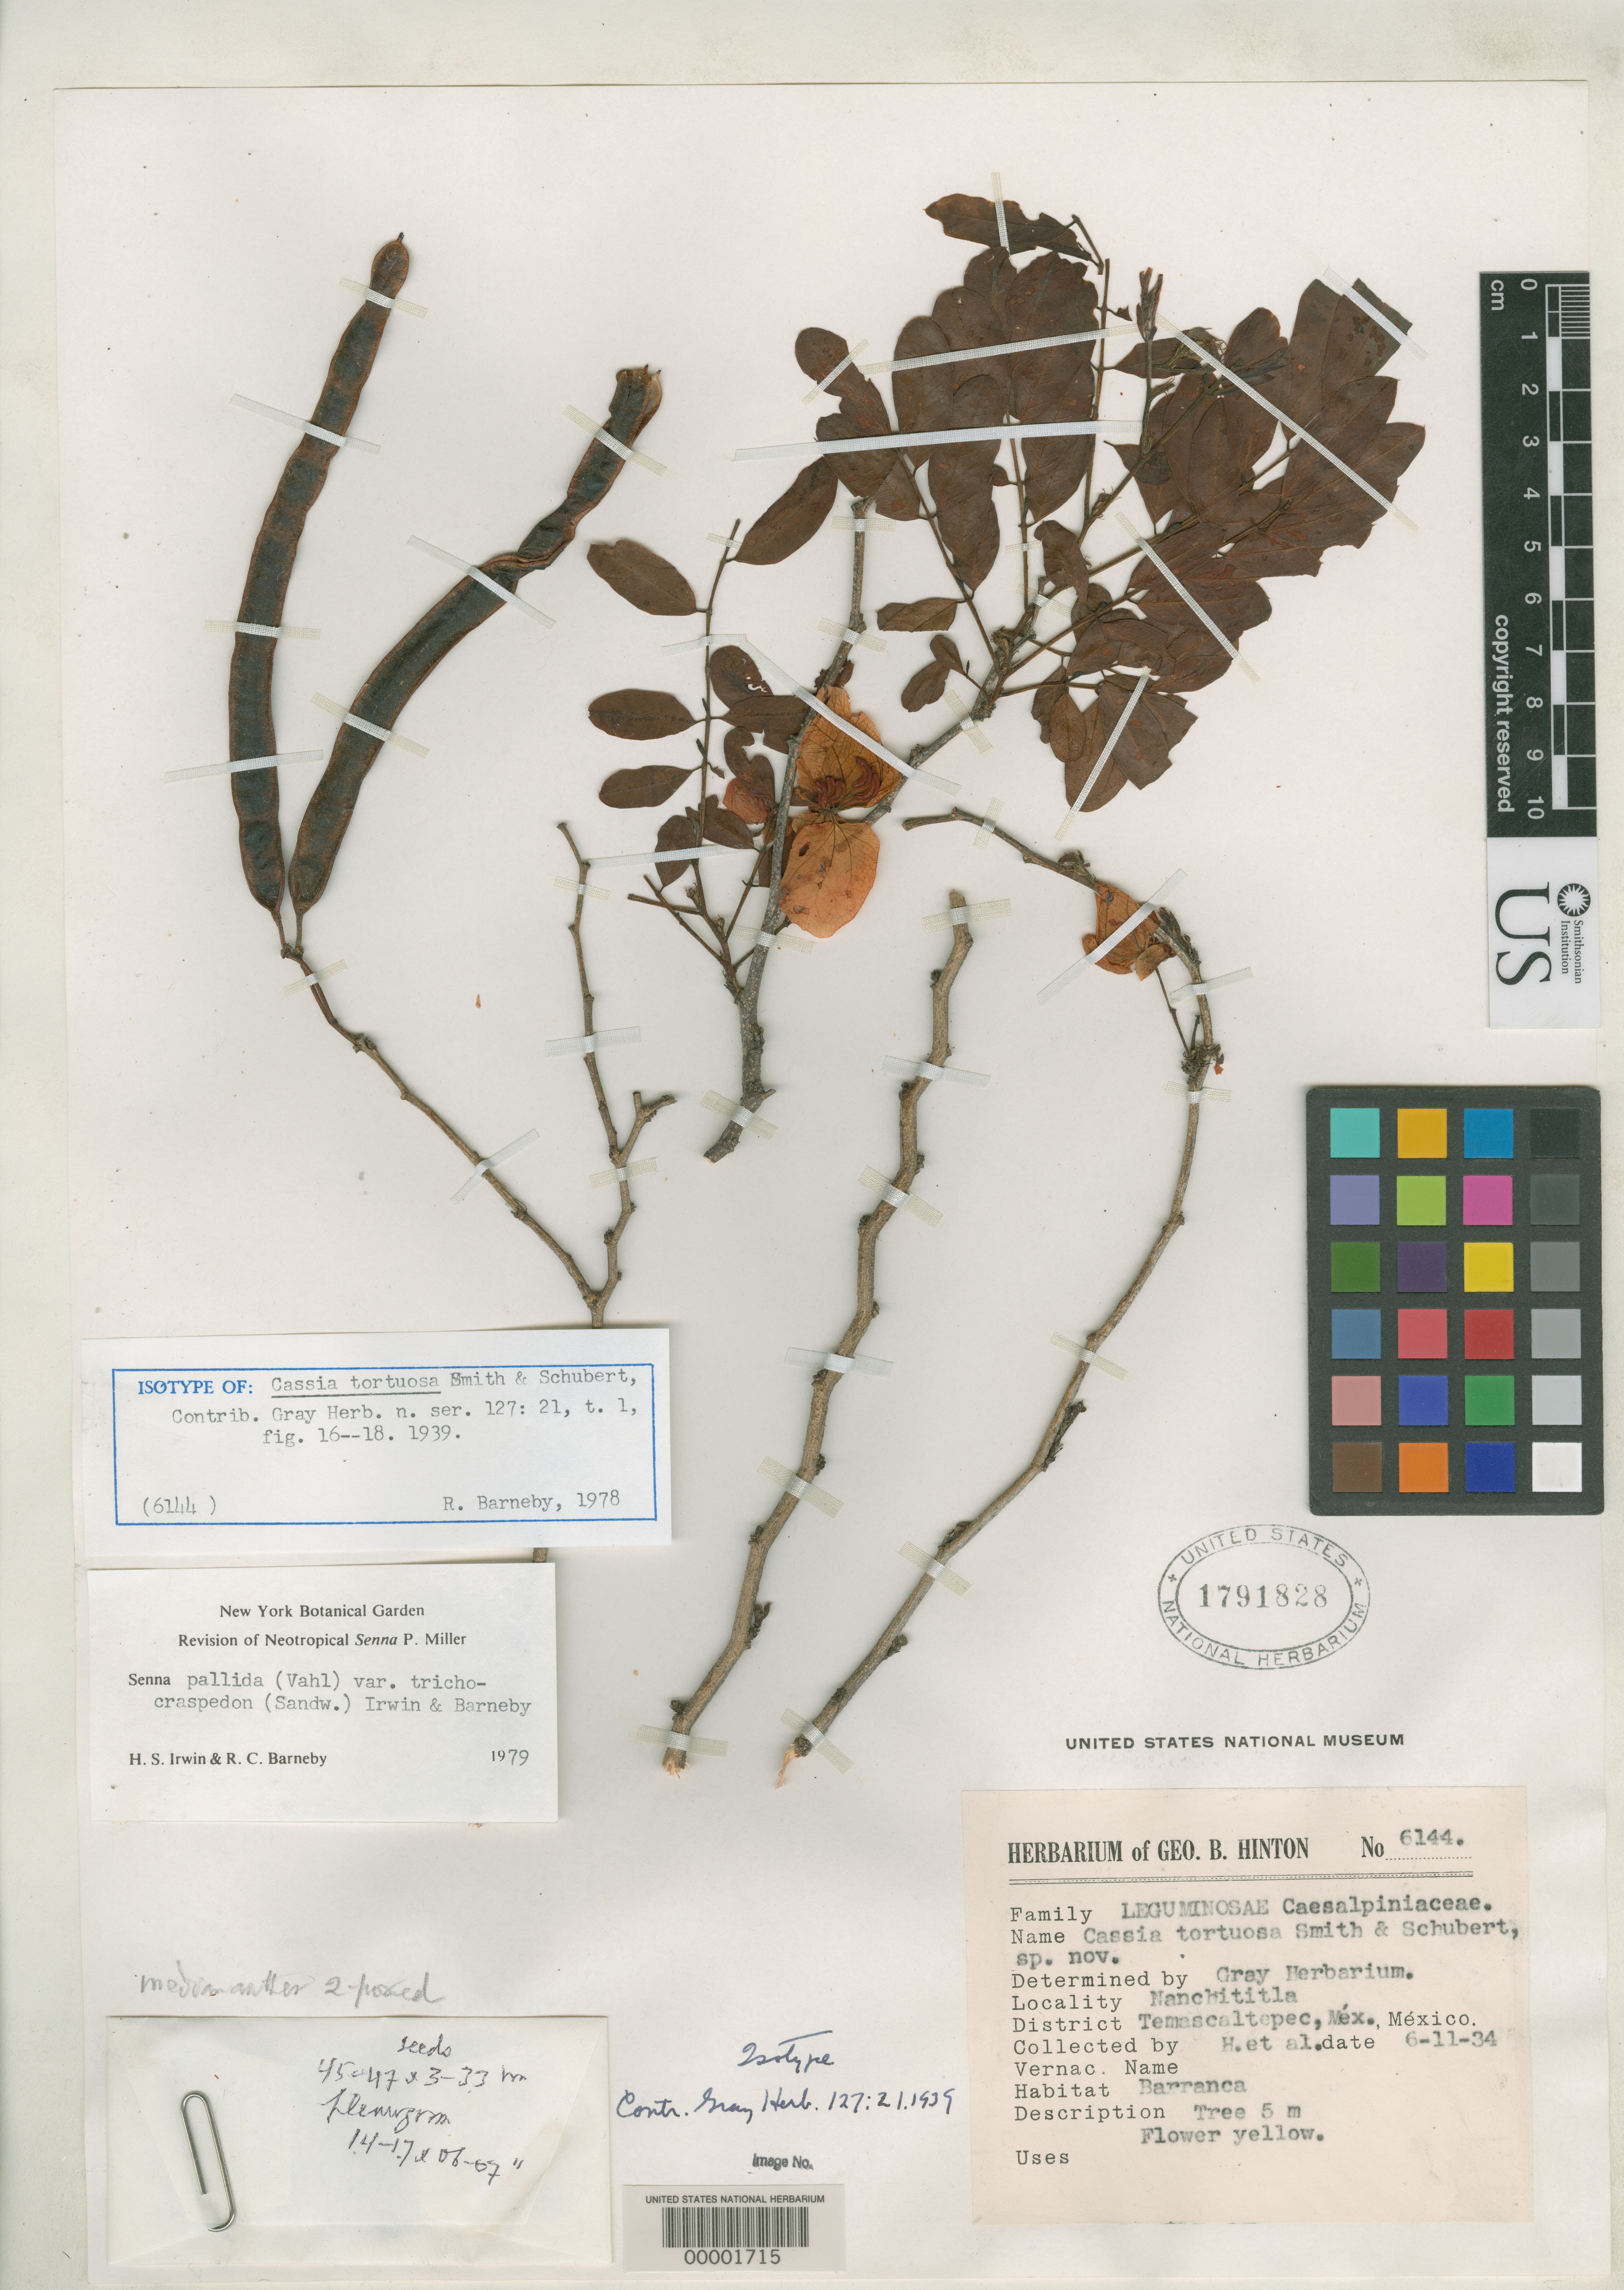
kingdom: Plantae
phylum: Tracheophyta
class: Magnoliopsida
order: Fabales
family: Fabaceae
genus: Cassia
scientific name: Cassia tortuosa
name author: L.B. Sm. & B.G. Schub.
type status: Isotype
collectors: G. B. Hinton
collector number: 6144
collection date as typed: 11 Jun 1935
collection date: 1935-06-11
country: Mexico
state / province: México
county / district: Temascaltepec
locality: Nanchititla.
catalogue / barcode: US 1791828